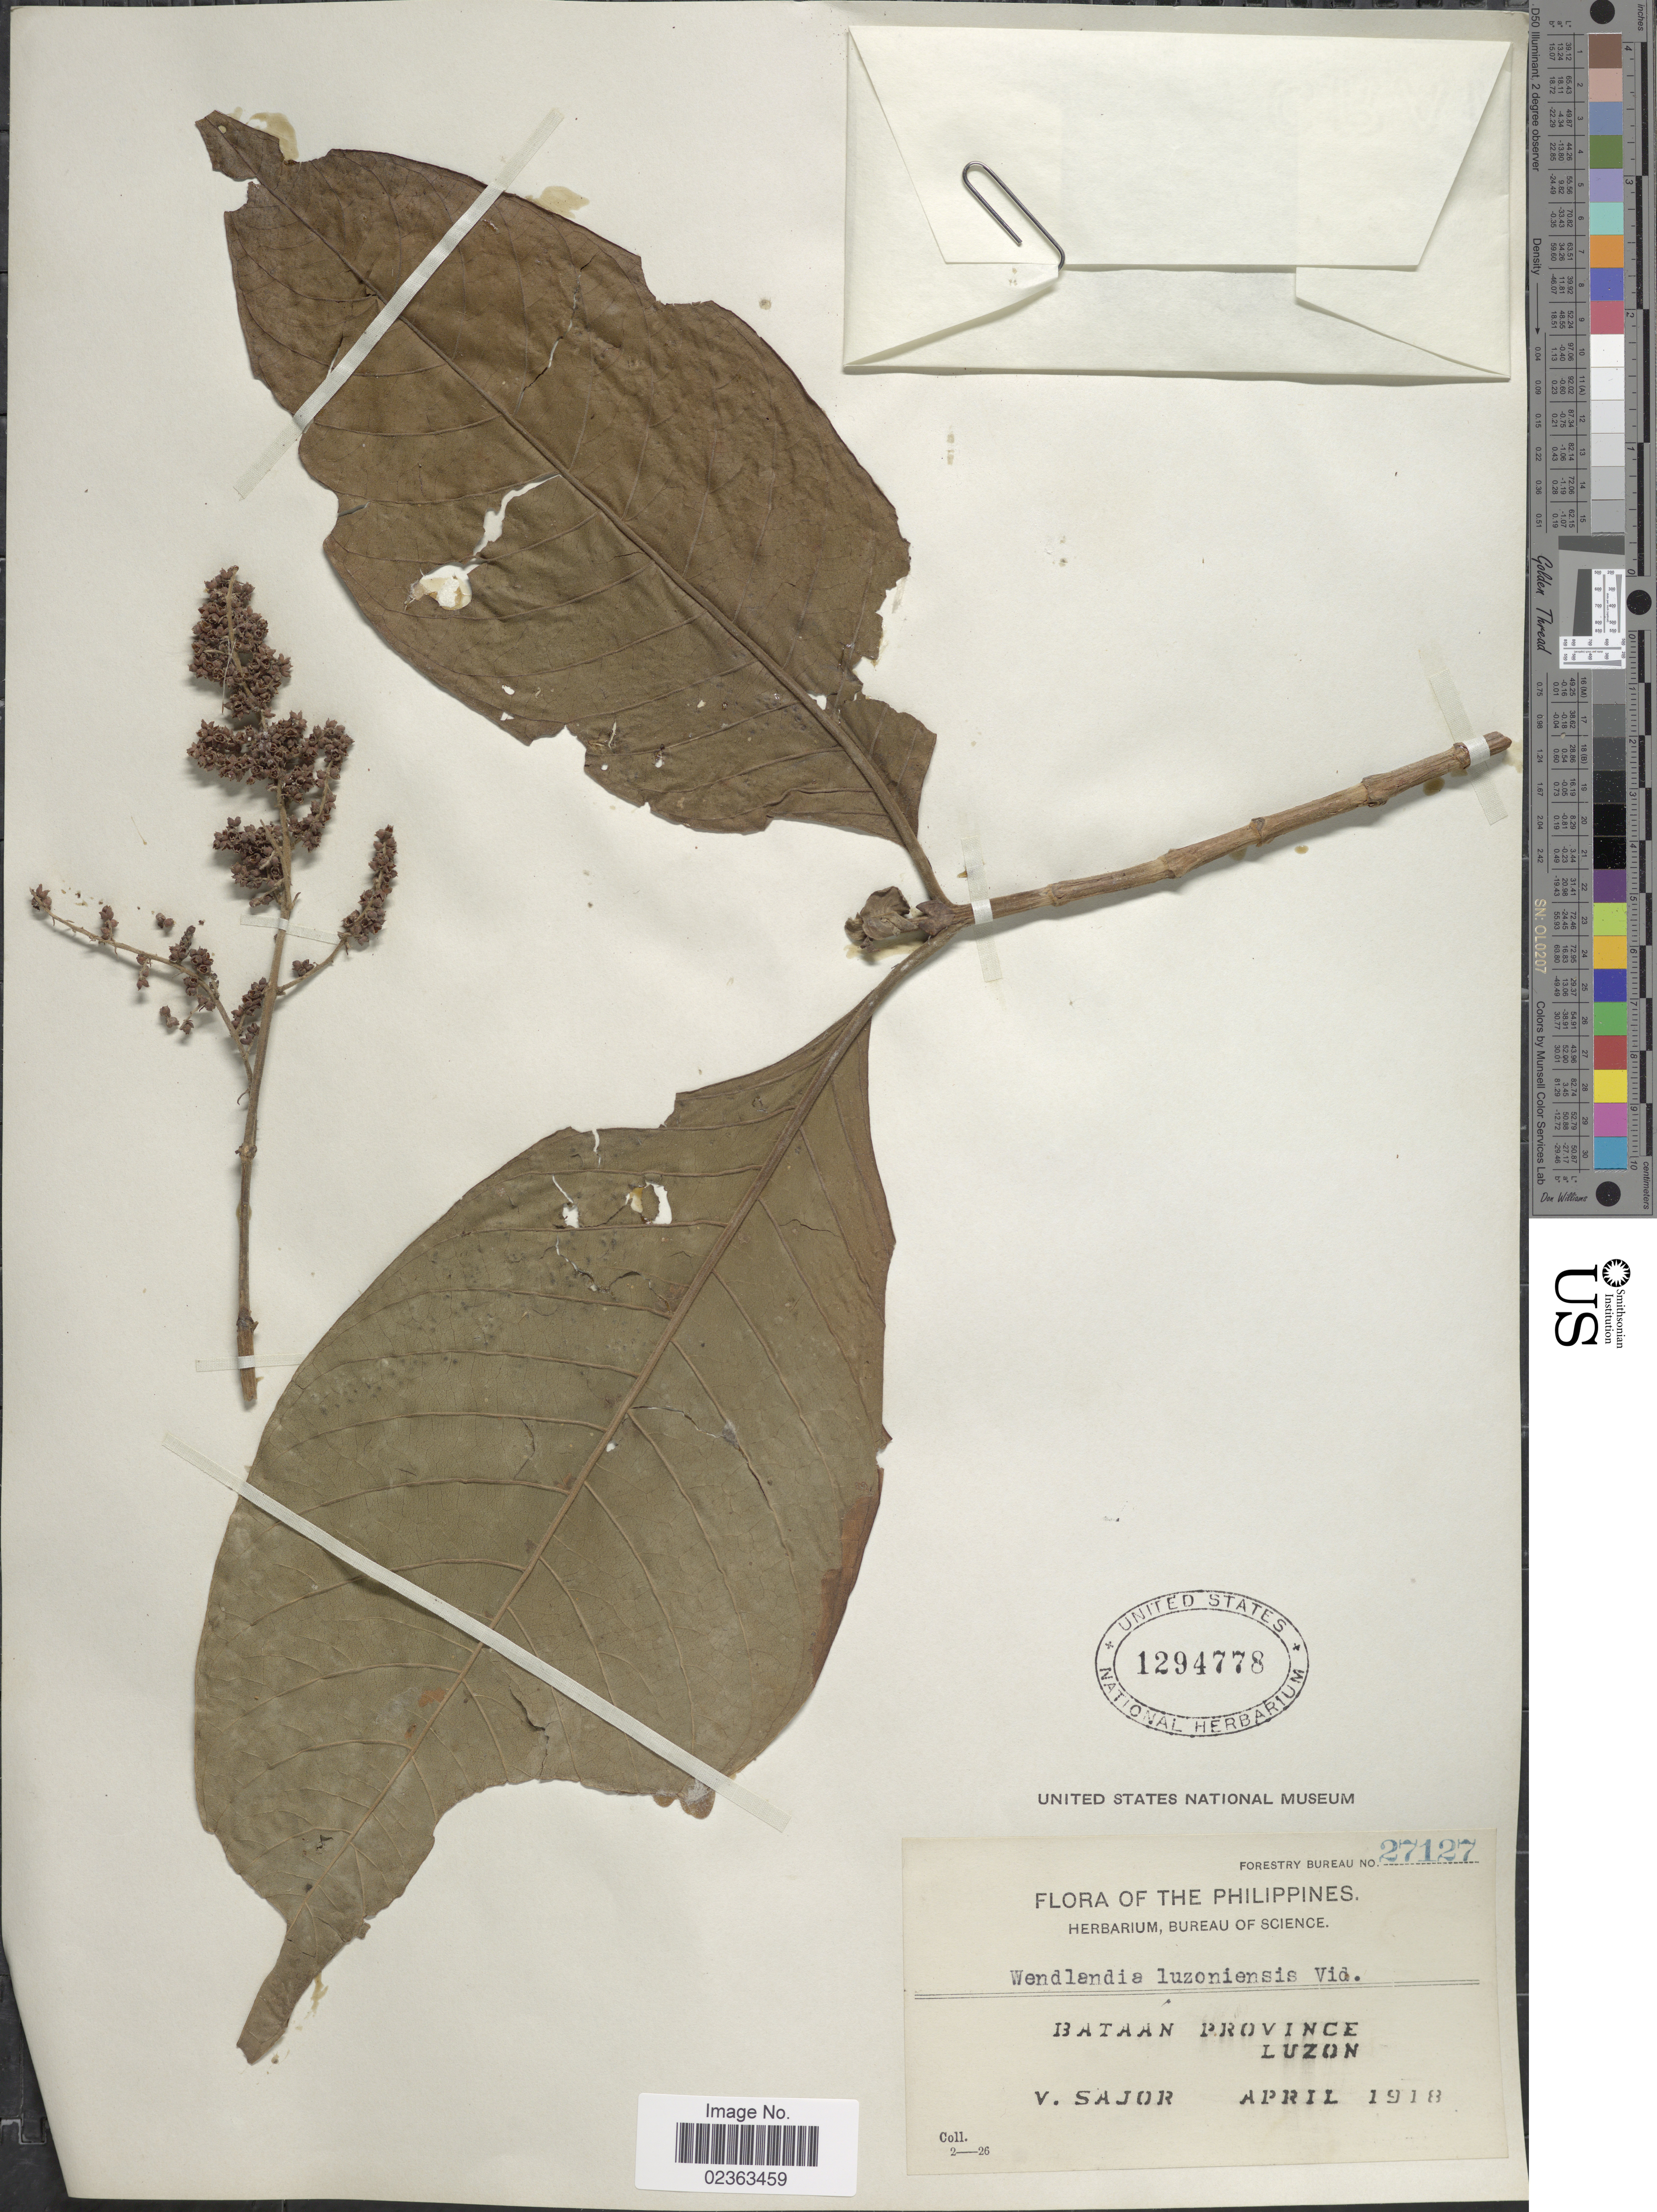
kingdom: Plantae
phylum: Tracheophyta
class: Magnoliopsida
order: Gentianales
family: Rubiaceae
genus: Wendlandia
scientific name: Wendlandia luzoniensis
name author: DC.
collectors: V. Sajor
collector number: Forestry Bureau 27127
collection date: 1918-04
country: Philippines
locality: Bataan Province Luzon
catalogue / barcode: US 1294778